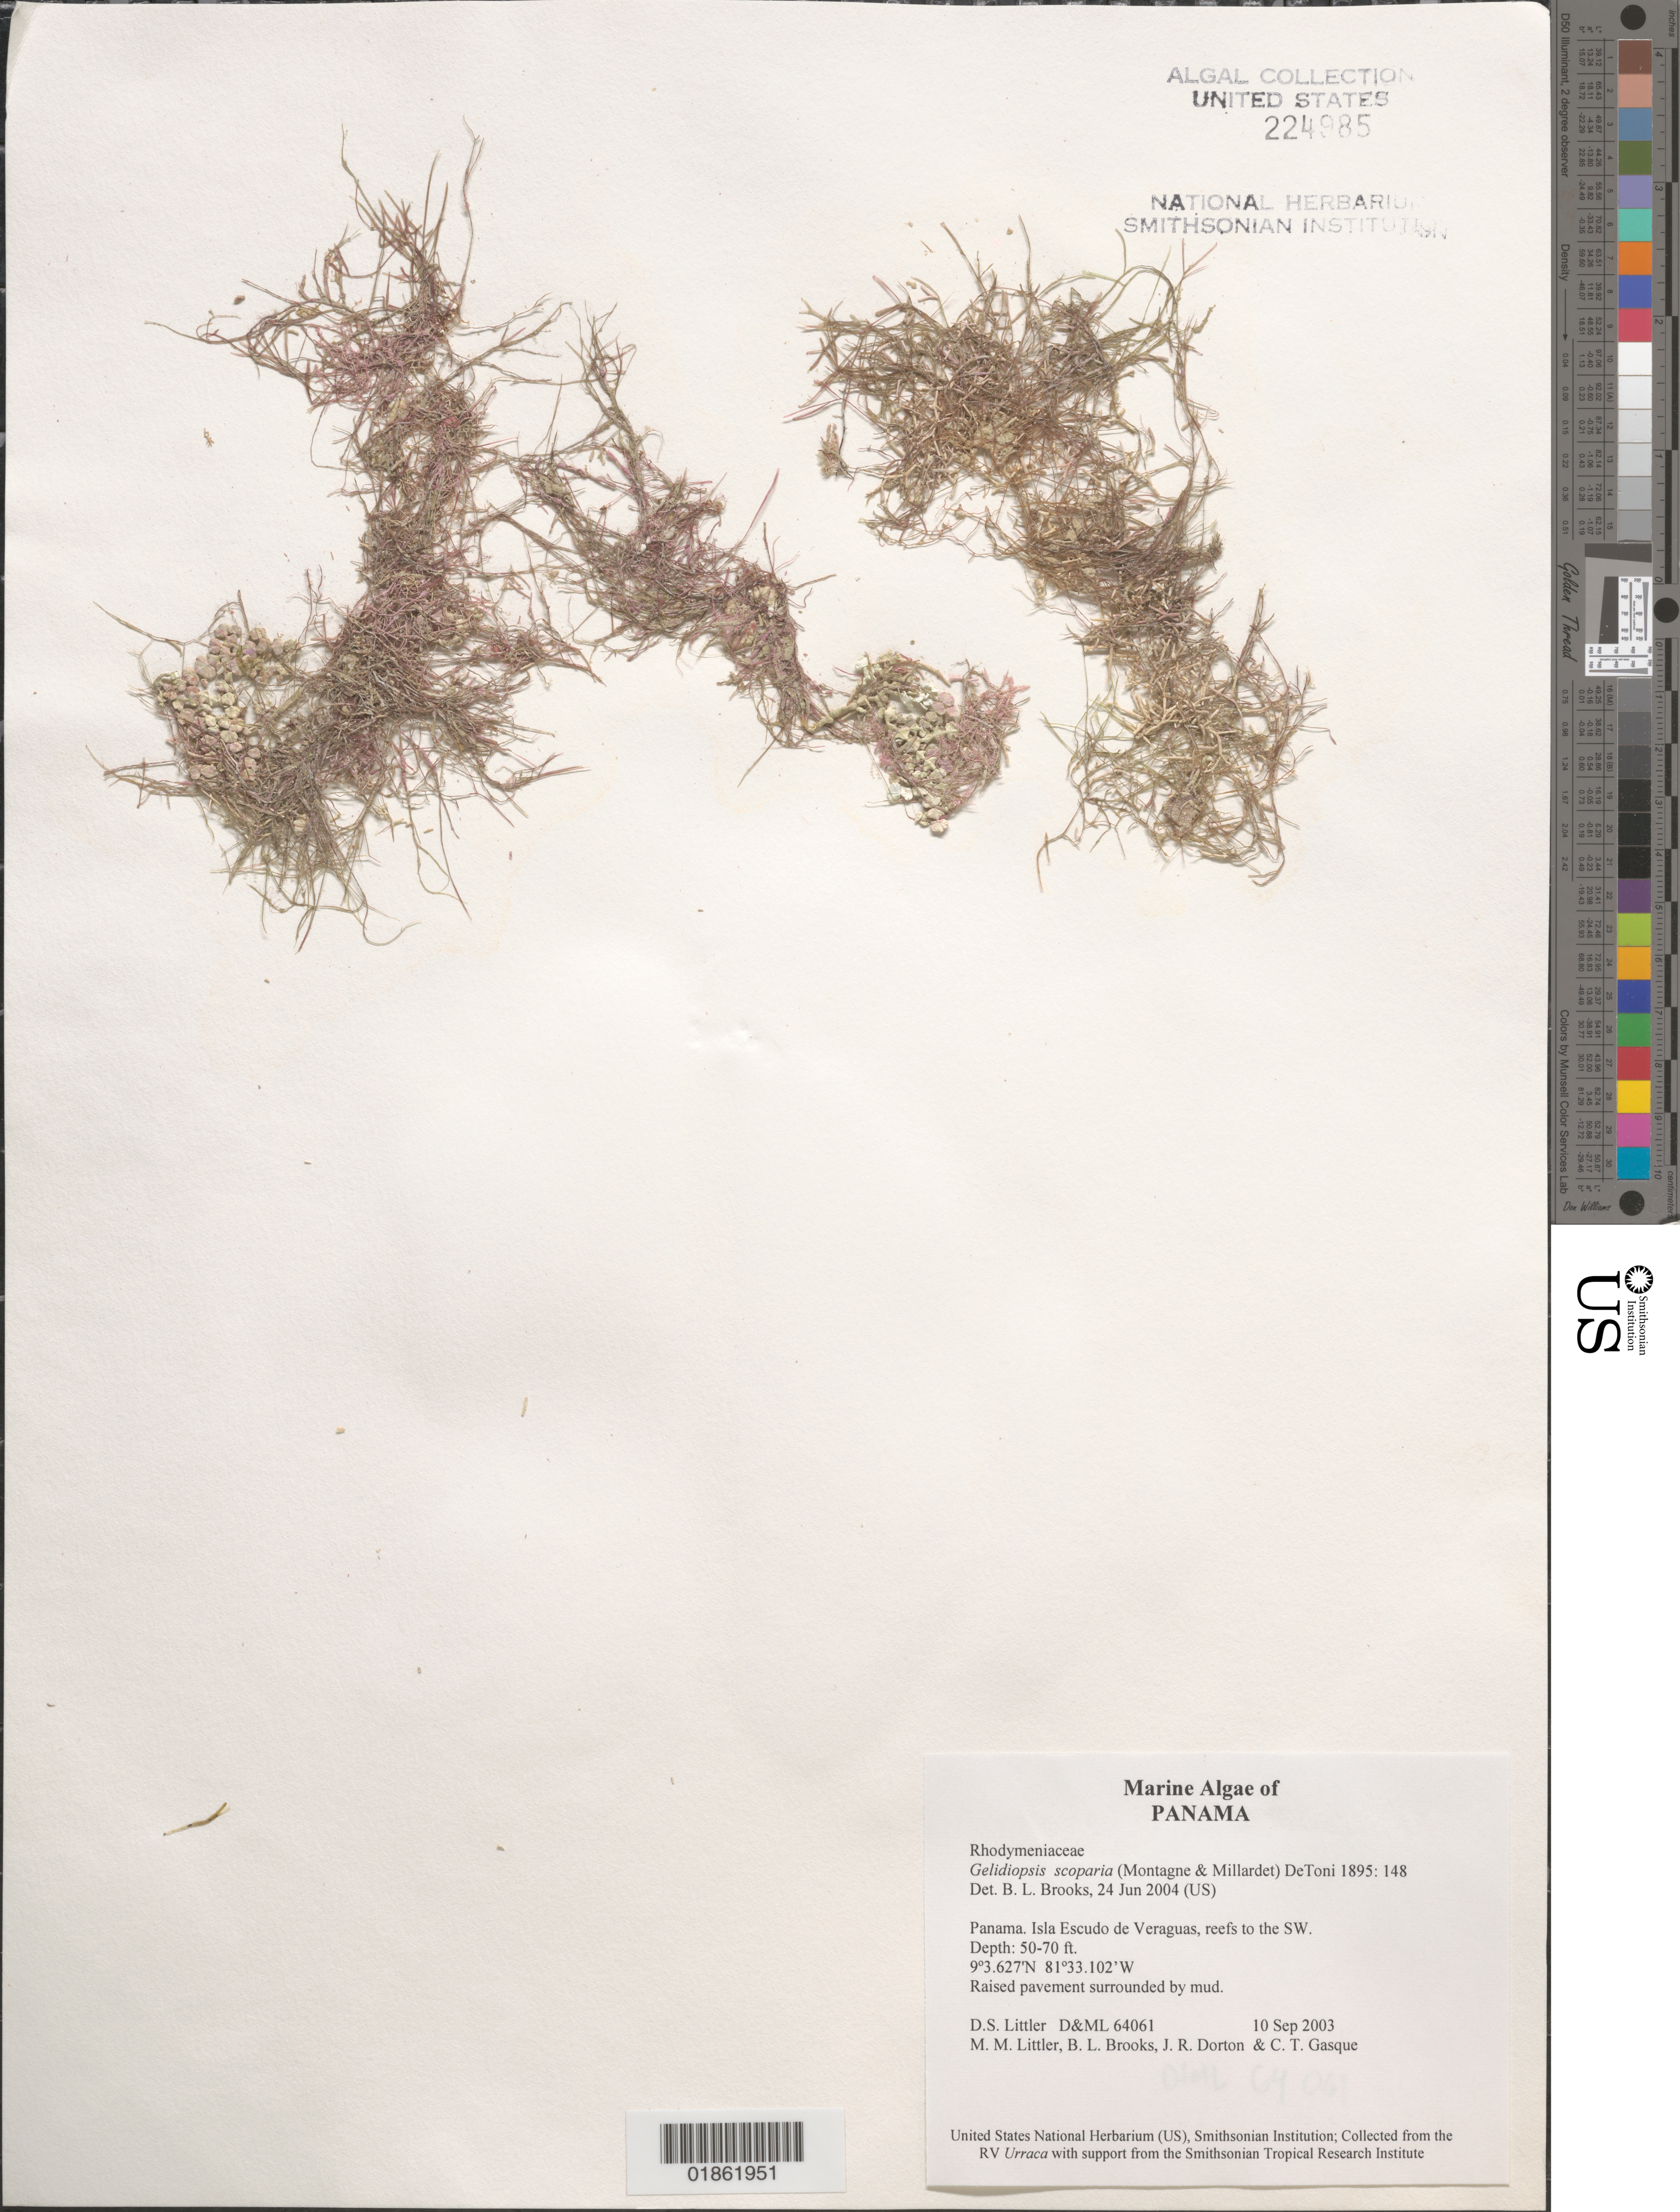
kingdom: Plantae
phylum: Rhodophyta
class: Florideophyceae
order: Rhodymeniales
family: Lomentariaceae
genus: Ceratodictyon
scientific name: Ceratodictyon scoparium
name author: (Mont. & Millardet) R.E. Norris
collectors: D. S. Littler, M. M. Littler & C. Gasque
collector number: D&ML 64061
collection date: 2003-09-10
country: Panama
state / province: Ngöbe-Buglé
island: Escudo de Veraguas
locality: Isla Escudo de Veraguas, reefs S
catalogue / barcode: US 224985